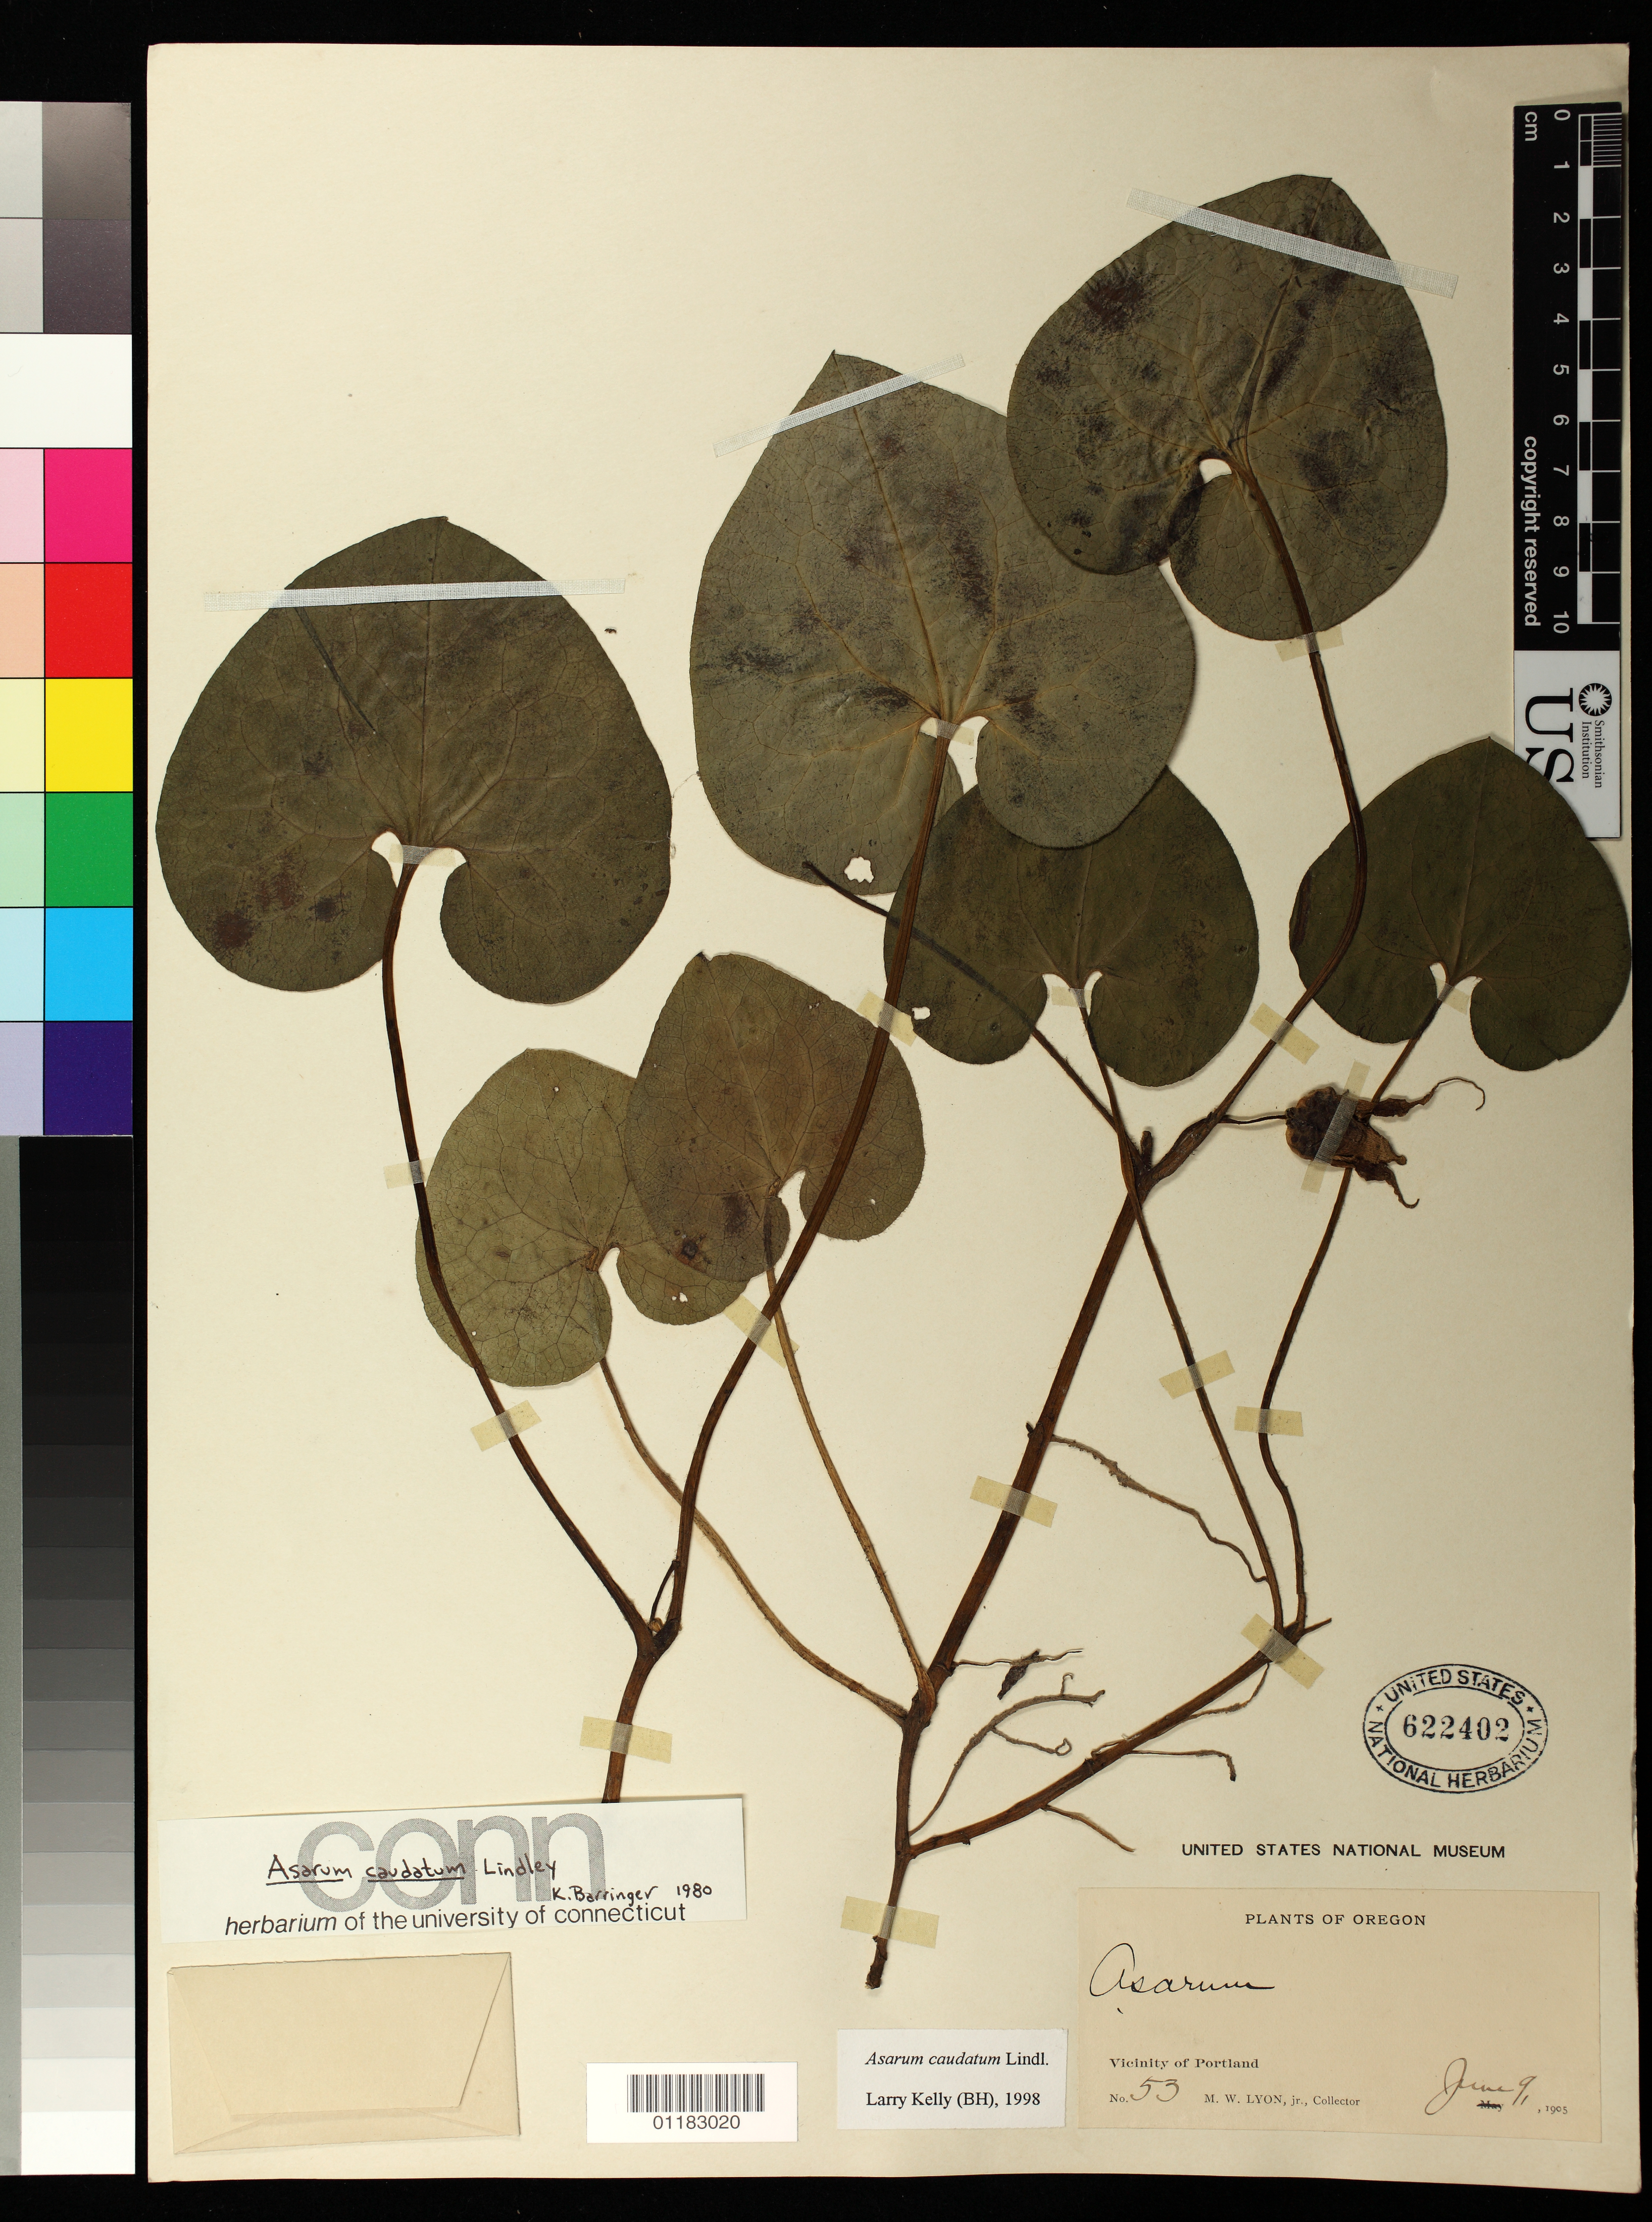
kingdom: Plantae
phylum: Tracheophyta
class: Magnoliopsida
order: Piperales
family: Aristolochiaceae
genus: Asarum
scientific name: Asarum caudatum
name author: Lindl.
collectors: M. W. Lyon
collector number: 53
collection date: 1905-06-09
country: United States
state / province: Oregon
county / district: Multnomah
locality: Vicinity of Portland, Multnomah County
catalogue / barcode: US 622402